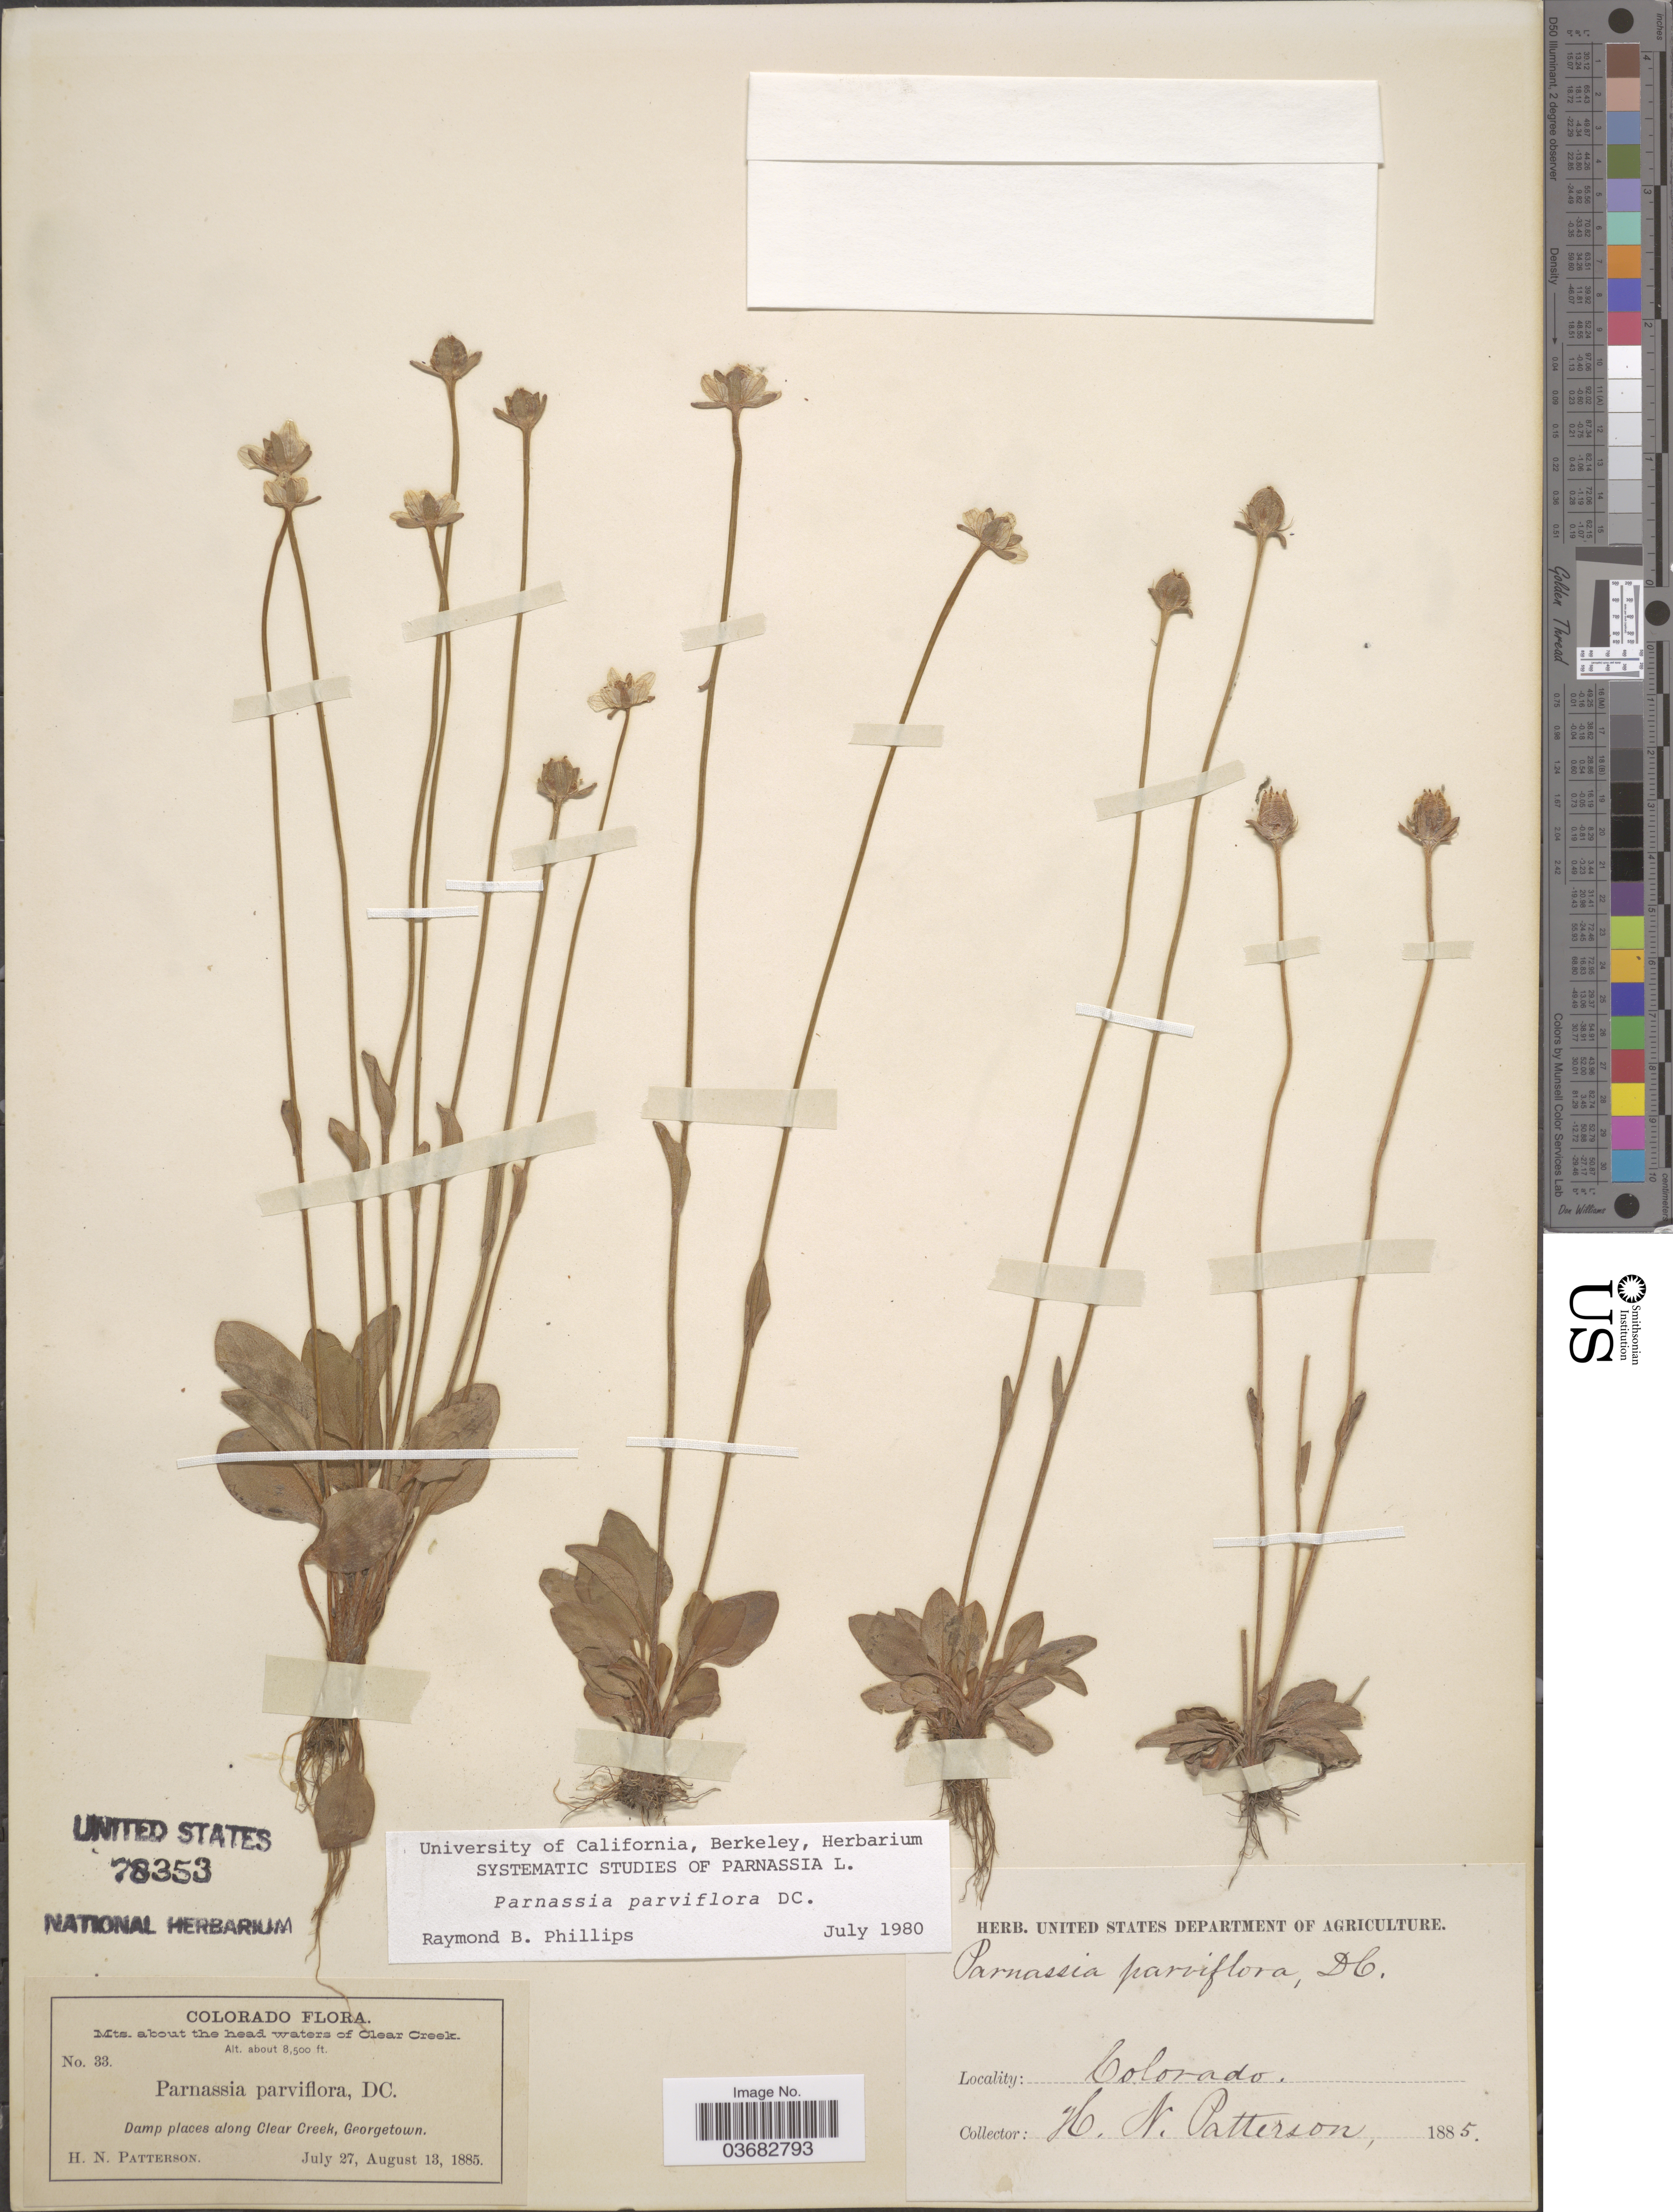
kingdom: Plantae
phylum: Tracheophyta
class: Magnoliopsida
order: Celastrales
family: Parnassiaceae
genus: Parnassia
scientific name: Parnassia parviflora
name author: DC.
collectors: H. N. Patterson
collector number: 33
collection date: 1885-07-27/1885-08-13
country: United States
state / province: Colorado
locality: Mts. about the head waters of Clear Creek. Damp places along Clear Creek, Georgetown.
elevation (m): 2591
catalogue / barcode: US 78353